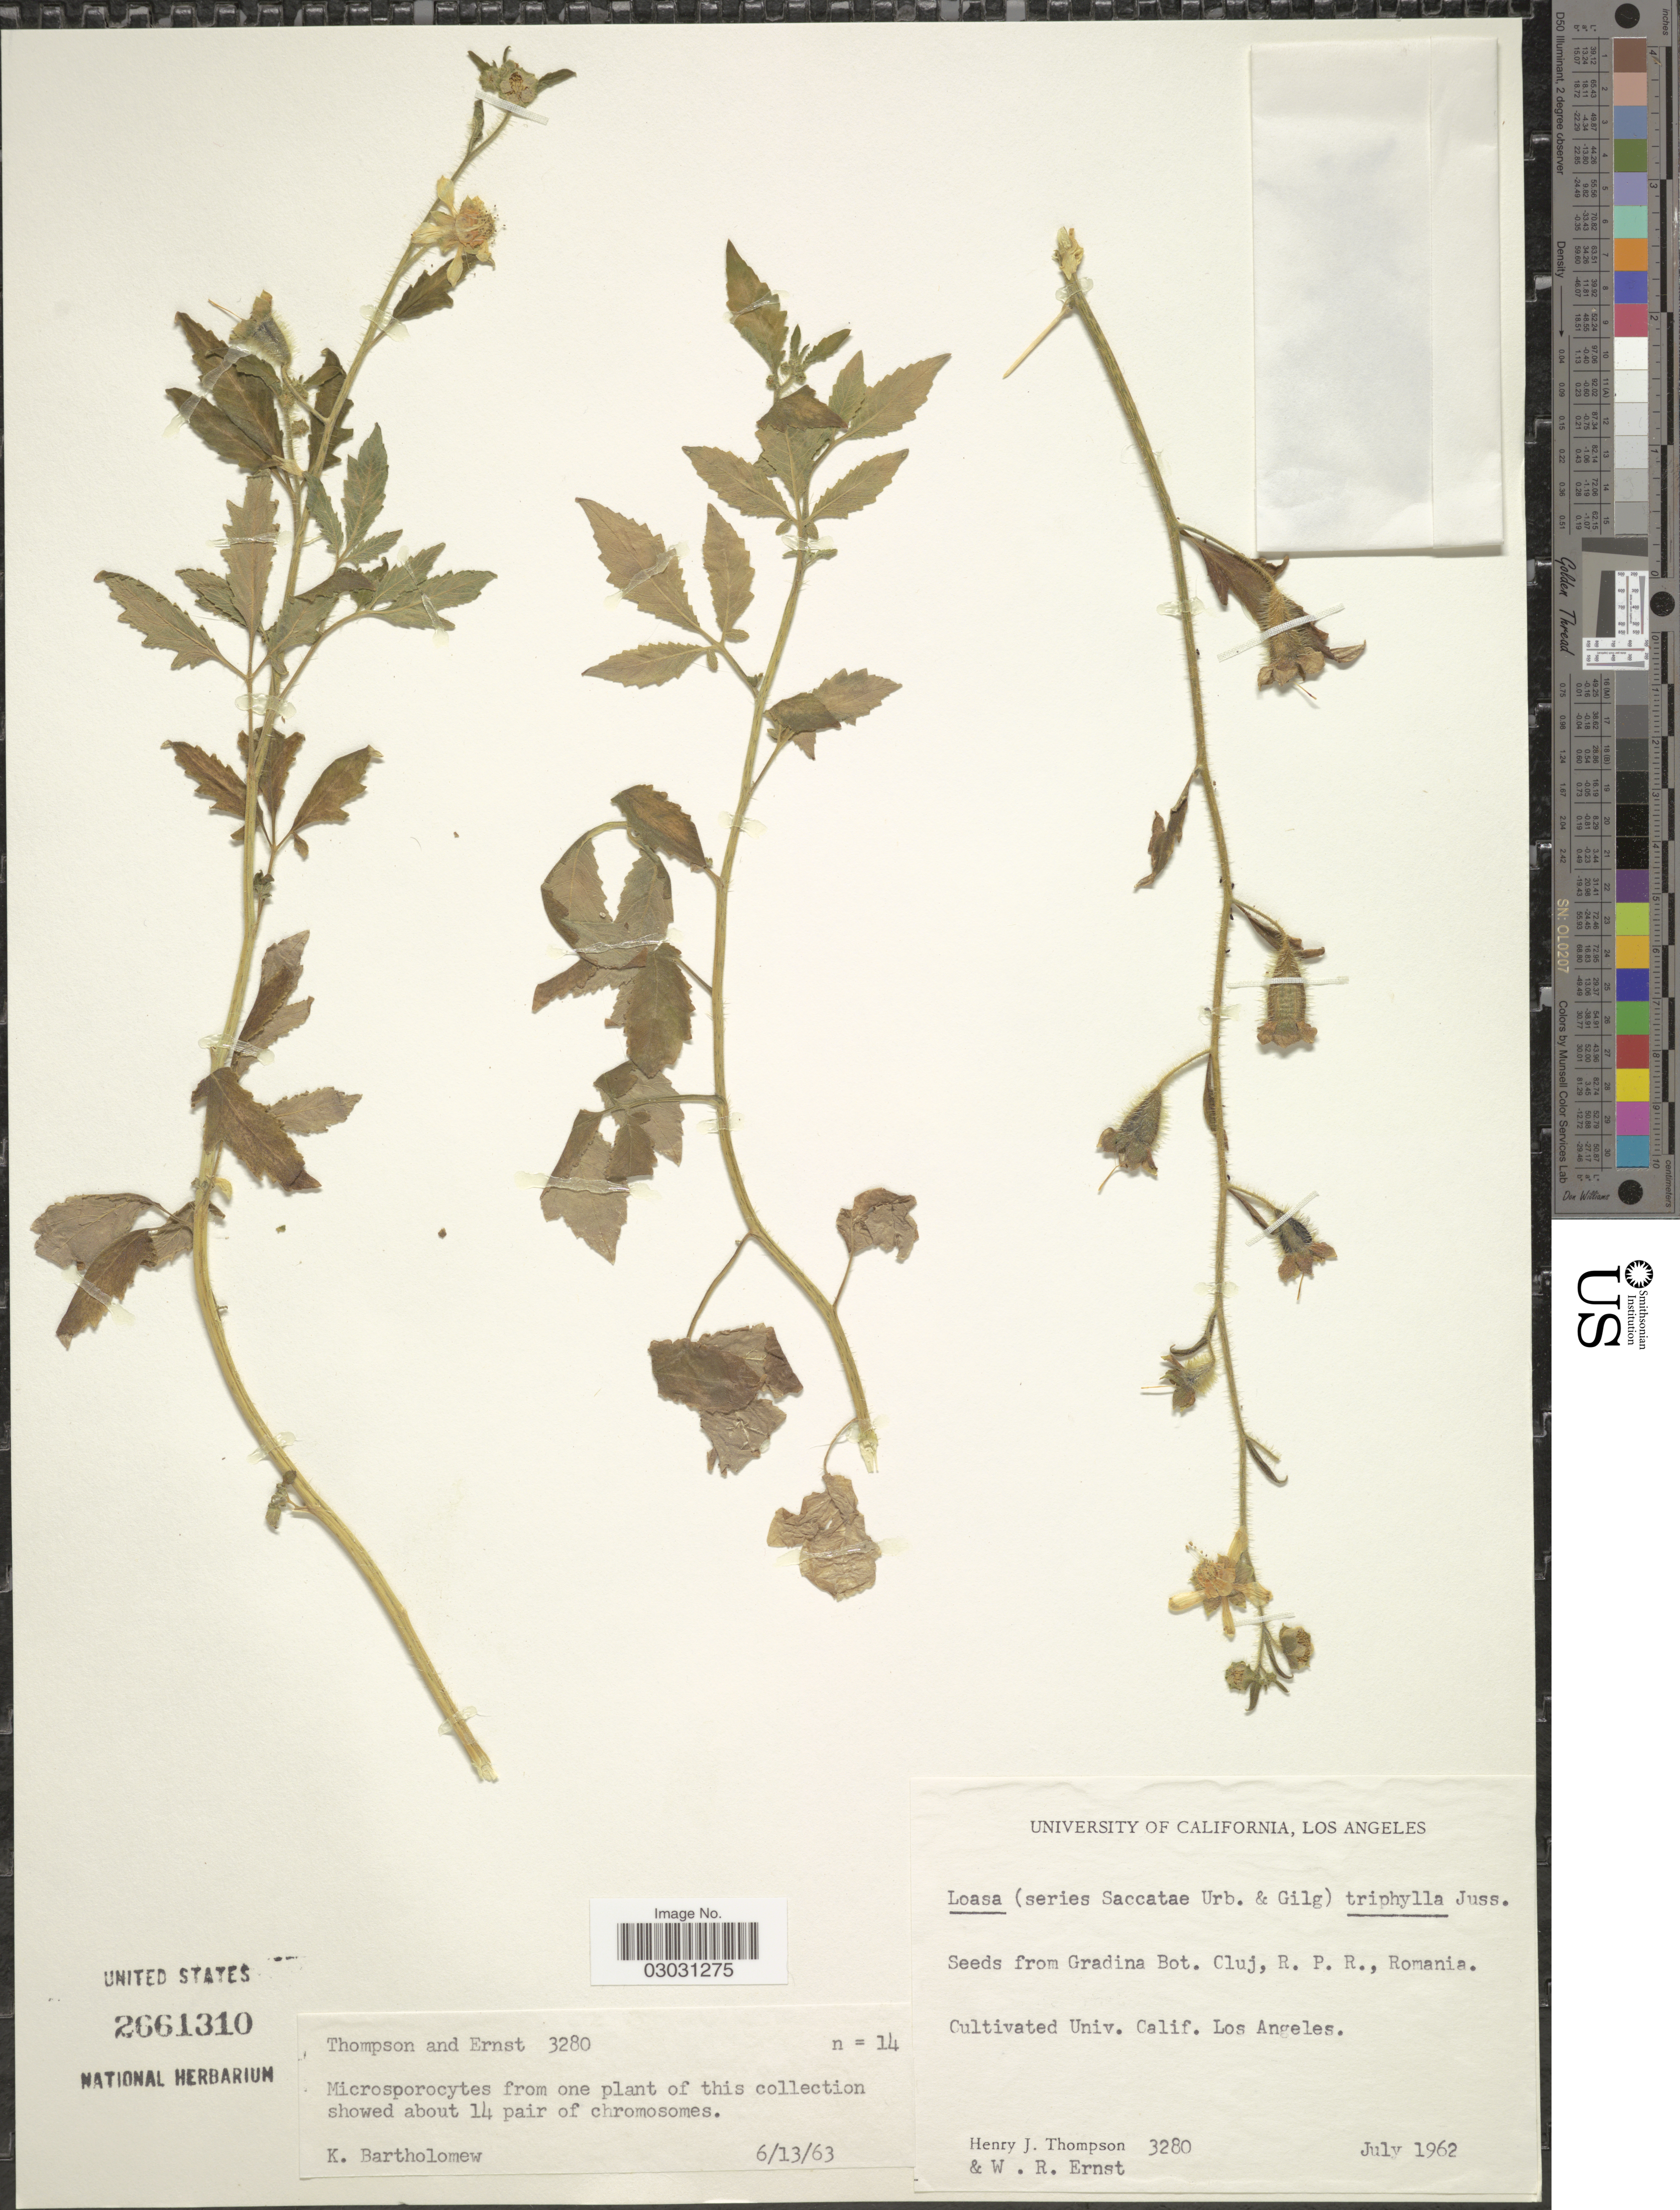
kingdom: Plantae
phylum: Tracheophyta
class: Magnoliopsida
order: Cornales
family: Loasaceae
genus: Loasa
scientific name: Loasa triphylla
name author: Juss.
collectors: H. J. Thompson & W. R. Ernst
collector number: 3280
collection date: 1962-07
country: United States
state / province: California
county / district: Los Angeles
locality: Univ. Calif. Los Angeles. Seeds from Gradina Bot. Cluj, R.P.R., Romania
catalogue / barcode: US 2661310